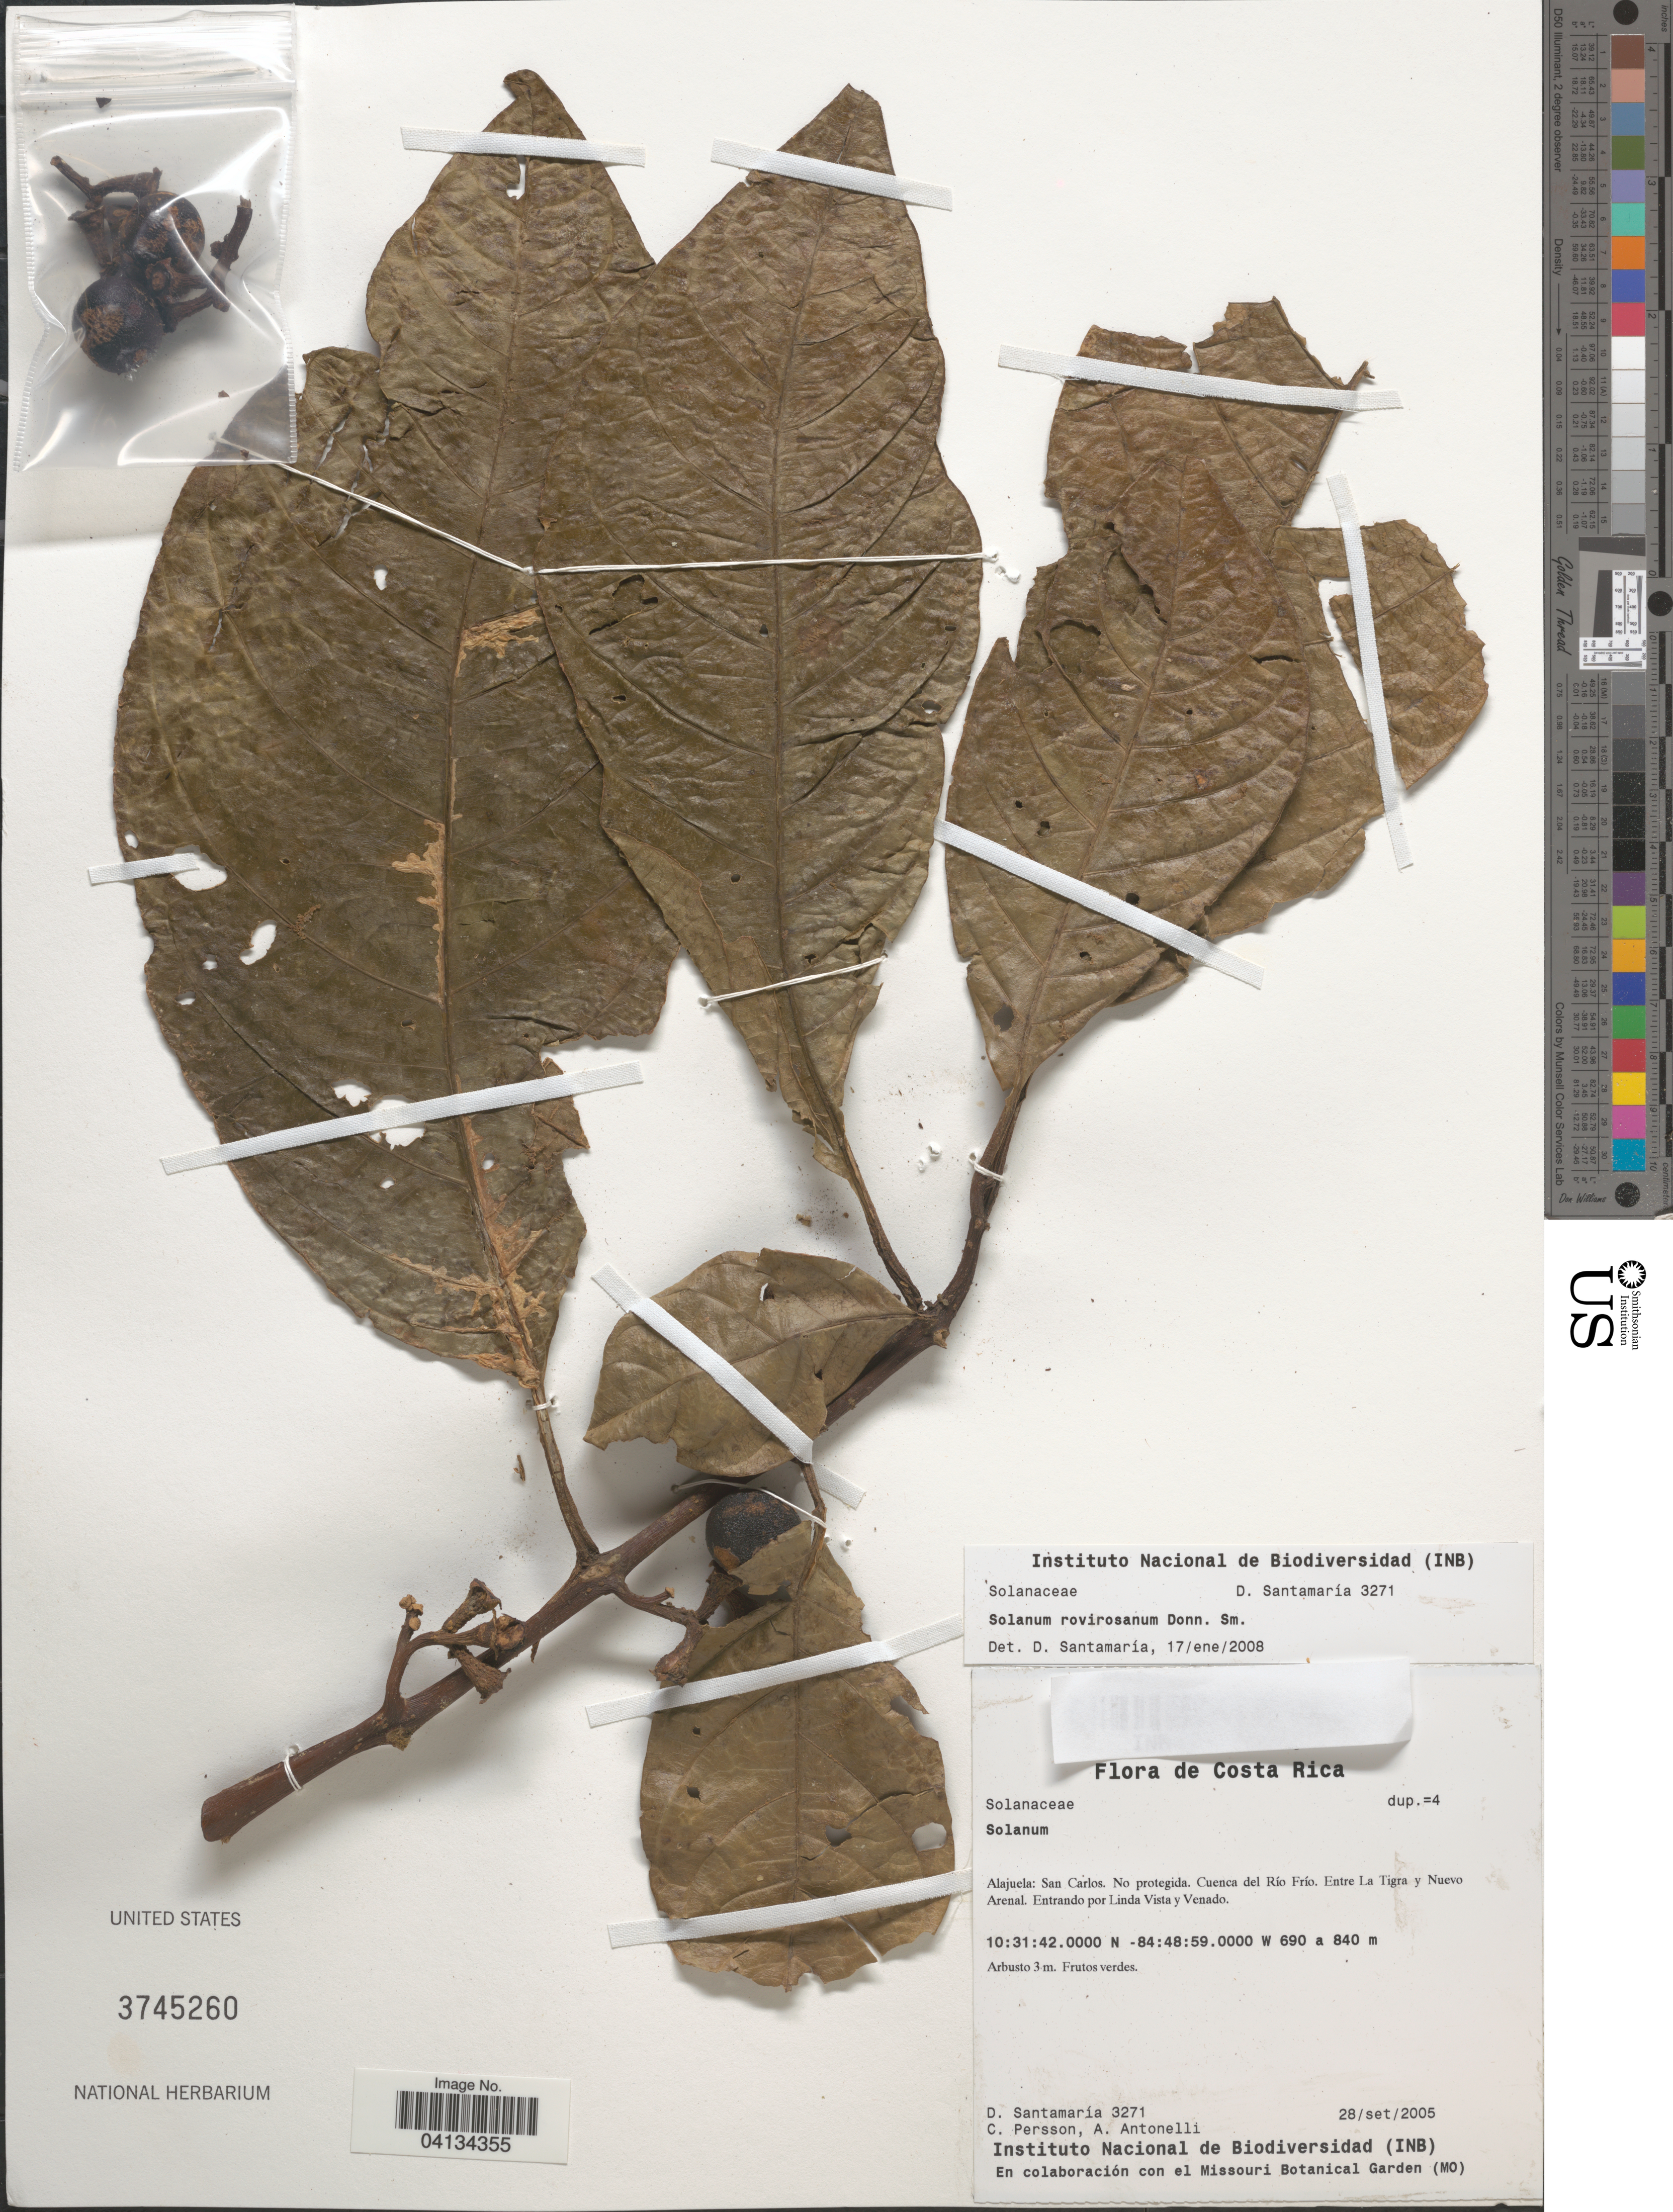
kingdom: Plantae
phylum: Tracheophyta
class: Magnoliopsida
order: Solanales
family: Solanaceae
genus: Solanum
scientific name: Solanum rovirosanum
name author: Donn. Sm.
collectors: D. Santamaria, C. Persson & A. Antonelli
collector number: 3271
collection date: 2005-09-28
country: Costa Rica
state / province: Alajuela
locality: San Carlos. No protegida. Cuenca del Río Frío. Entre la Tigre y Nuevo Arenal. Entrando por Linda Vista y Venado.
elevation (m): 690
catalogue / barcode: US 3745260